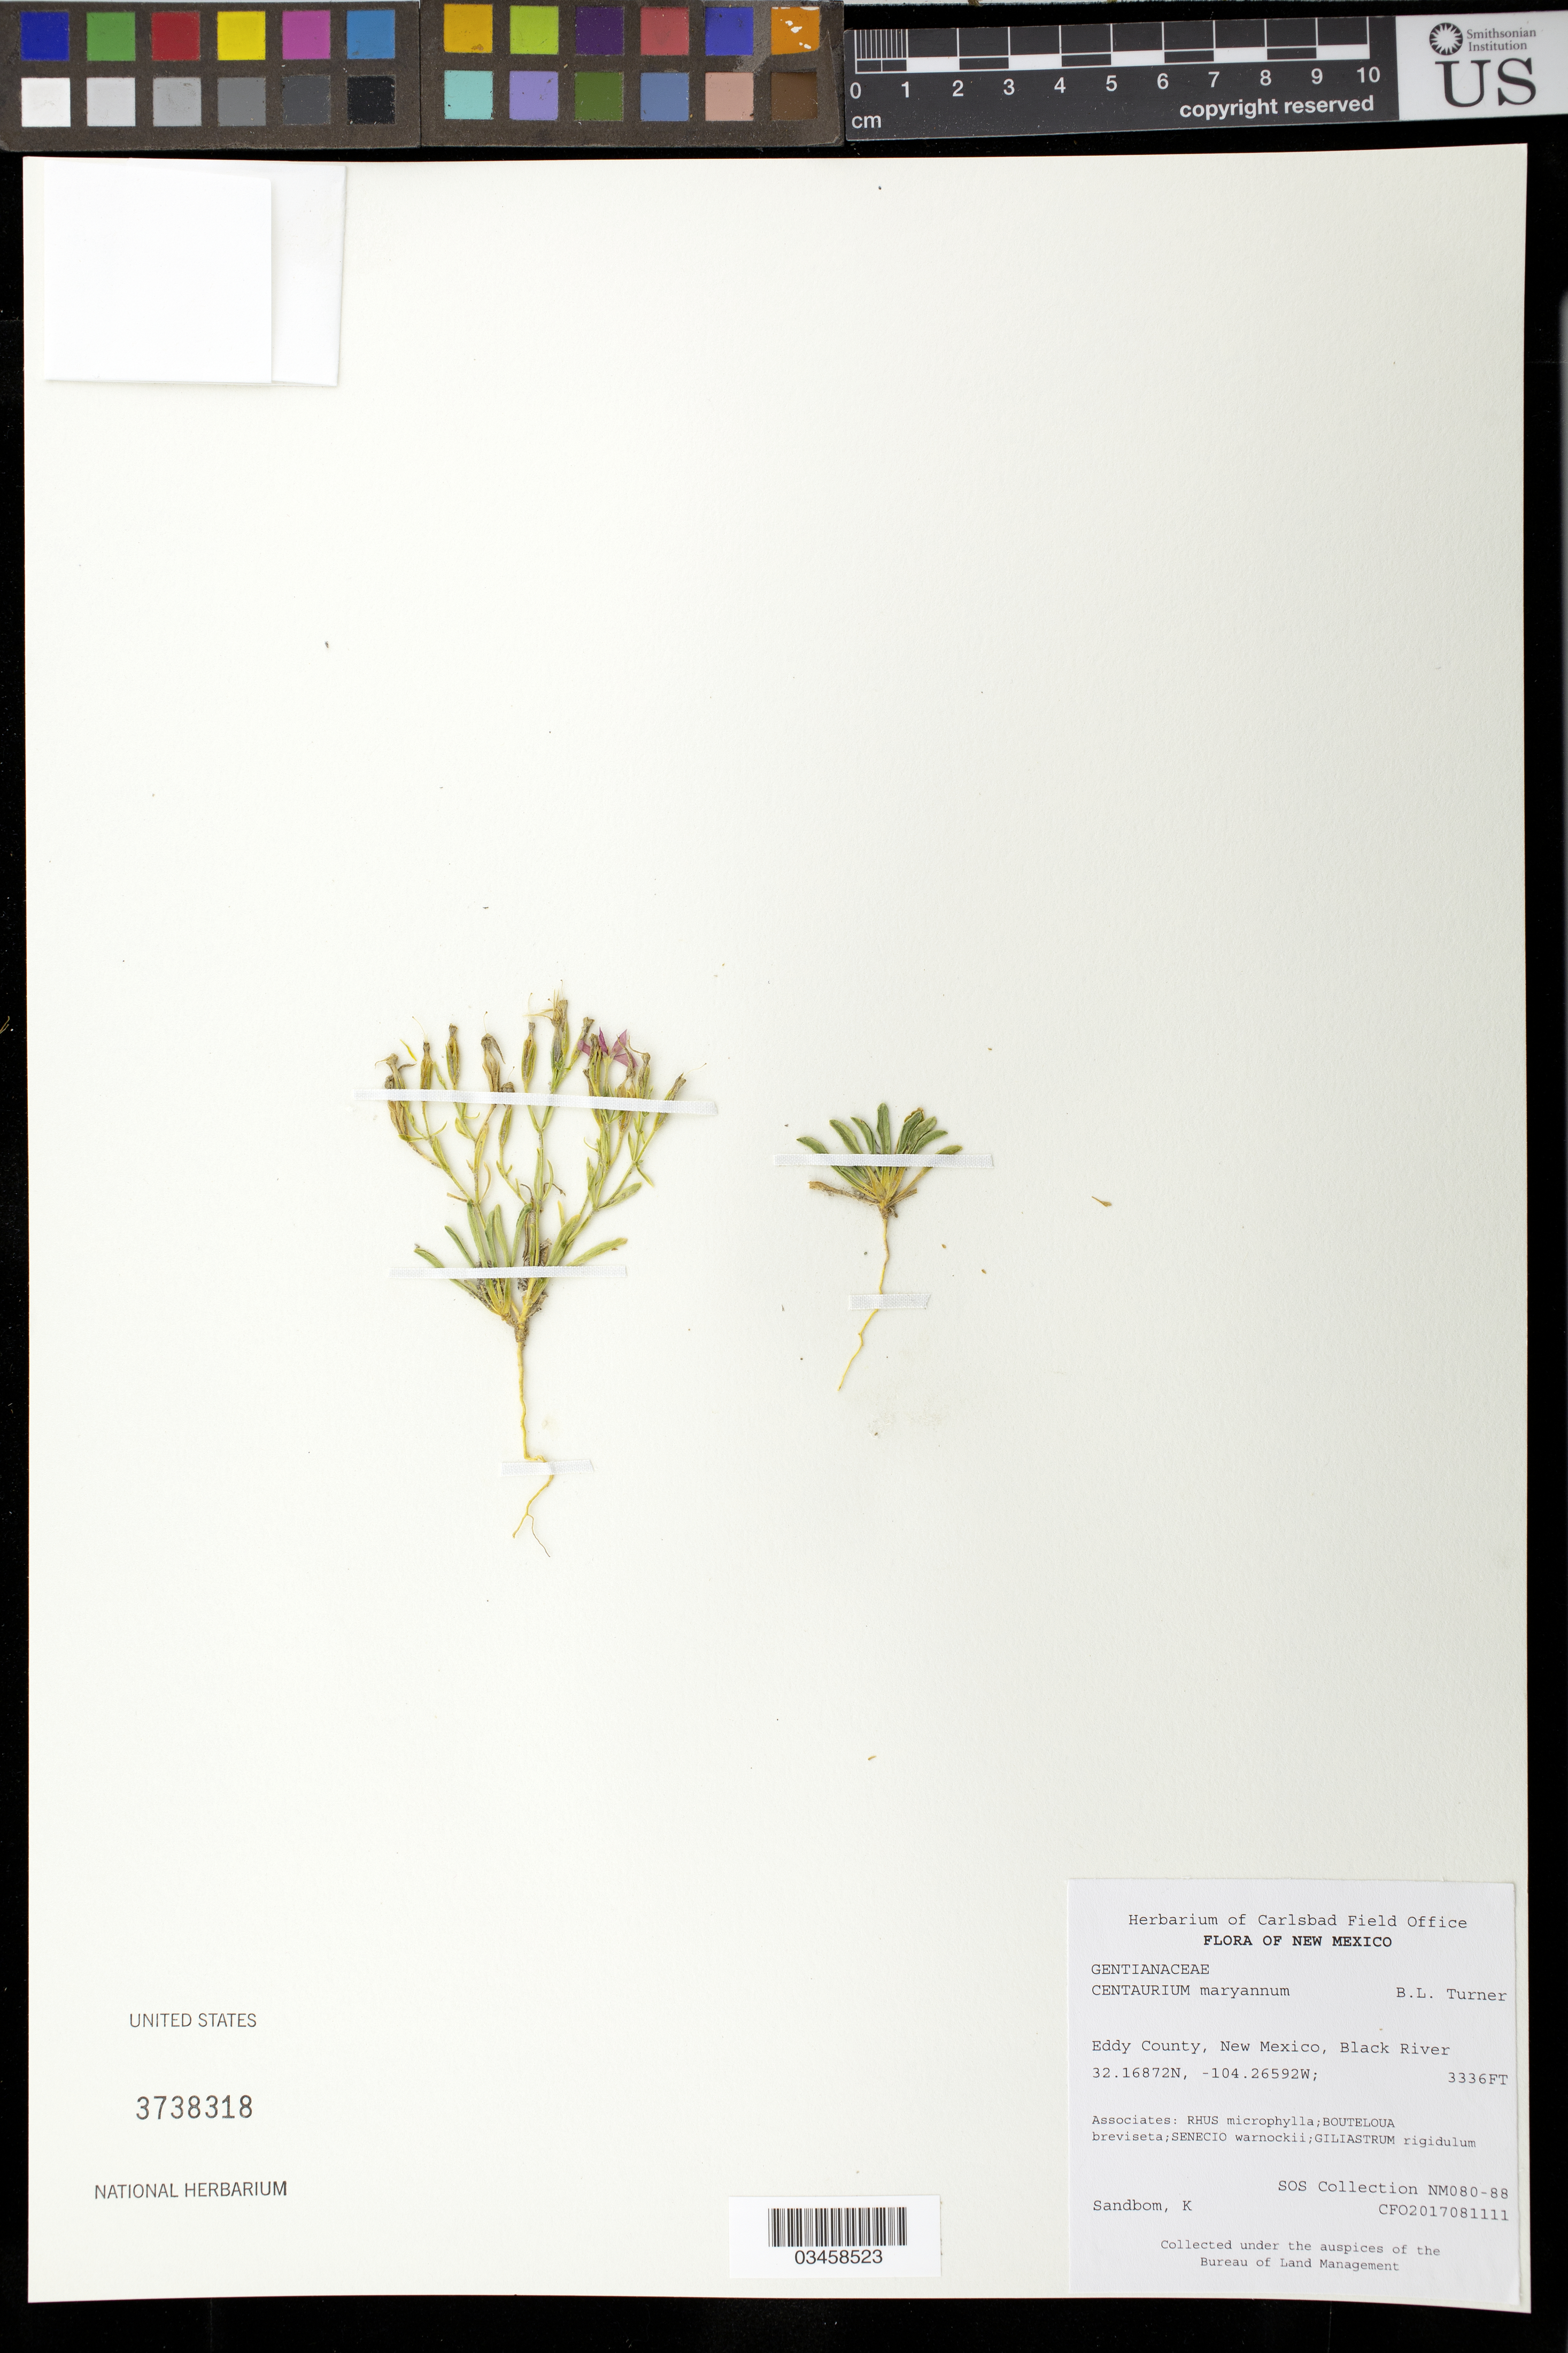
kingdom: Plantae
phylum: Tracheophyta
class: Magnoliopsida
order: Gentianales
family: Gentianaceae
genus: Centaurium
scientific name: Centaurium maryannum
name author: B.L. Turner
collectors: K. Sandbom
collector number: NM080-88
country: United States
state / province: New Mexico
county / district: Eddy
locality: Black River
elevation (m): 1017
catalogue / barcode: US 3738318